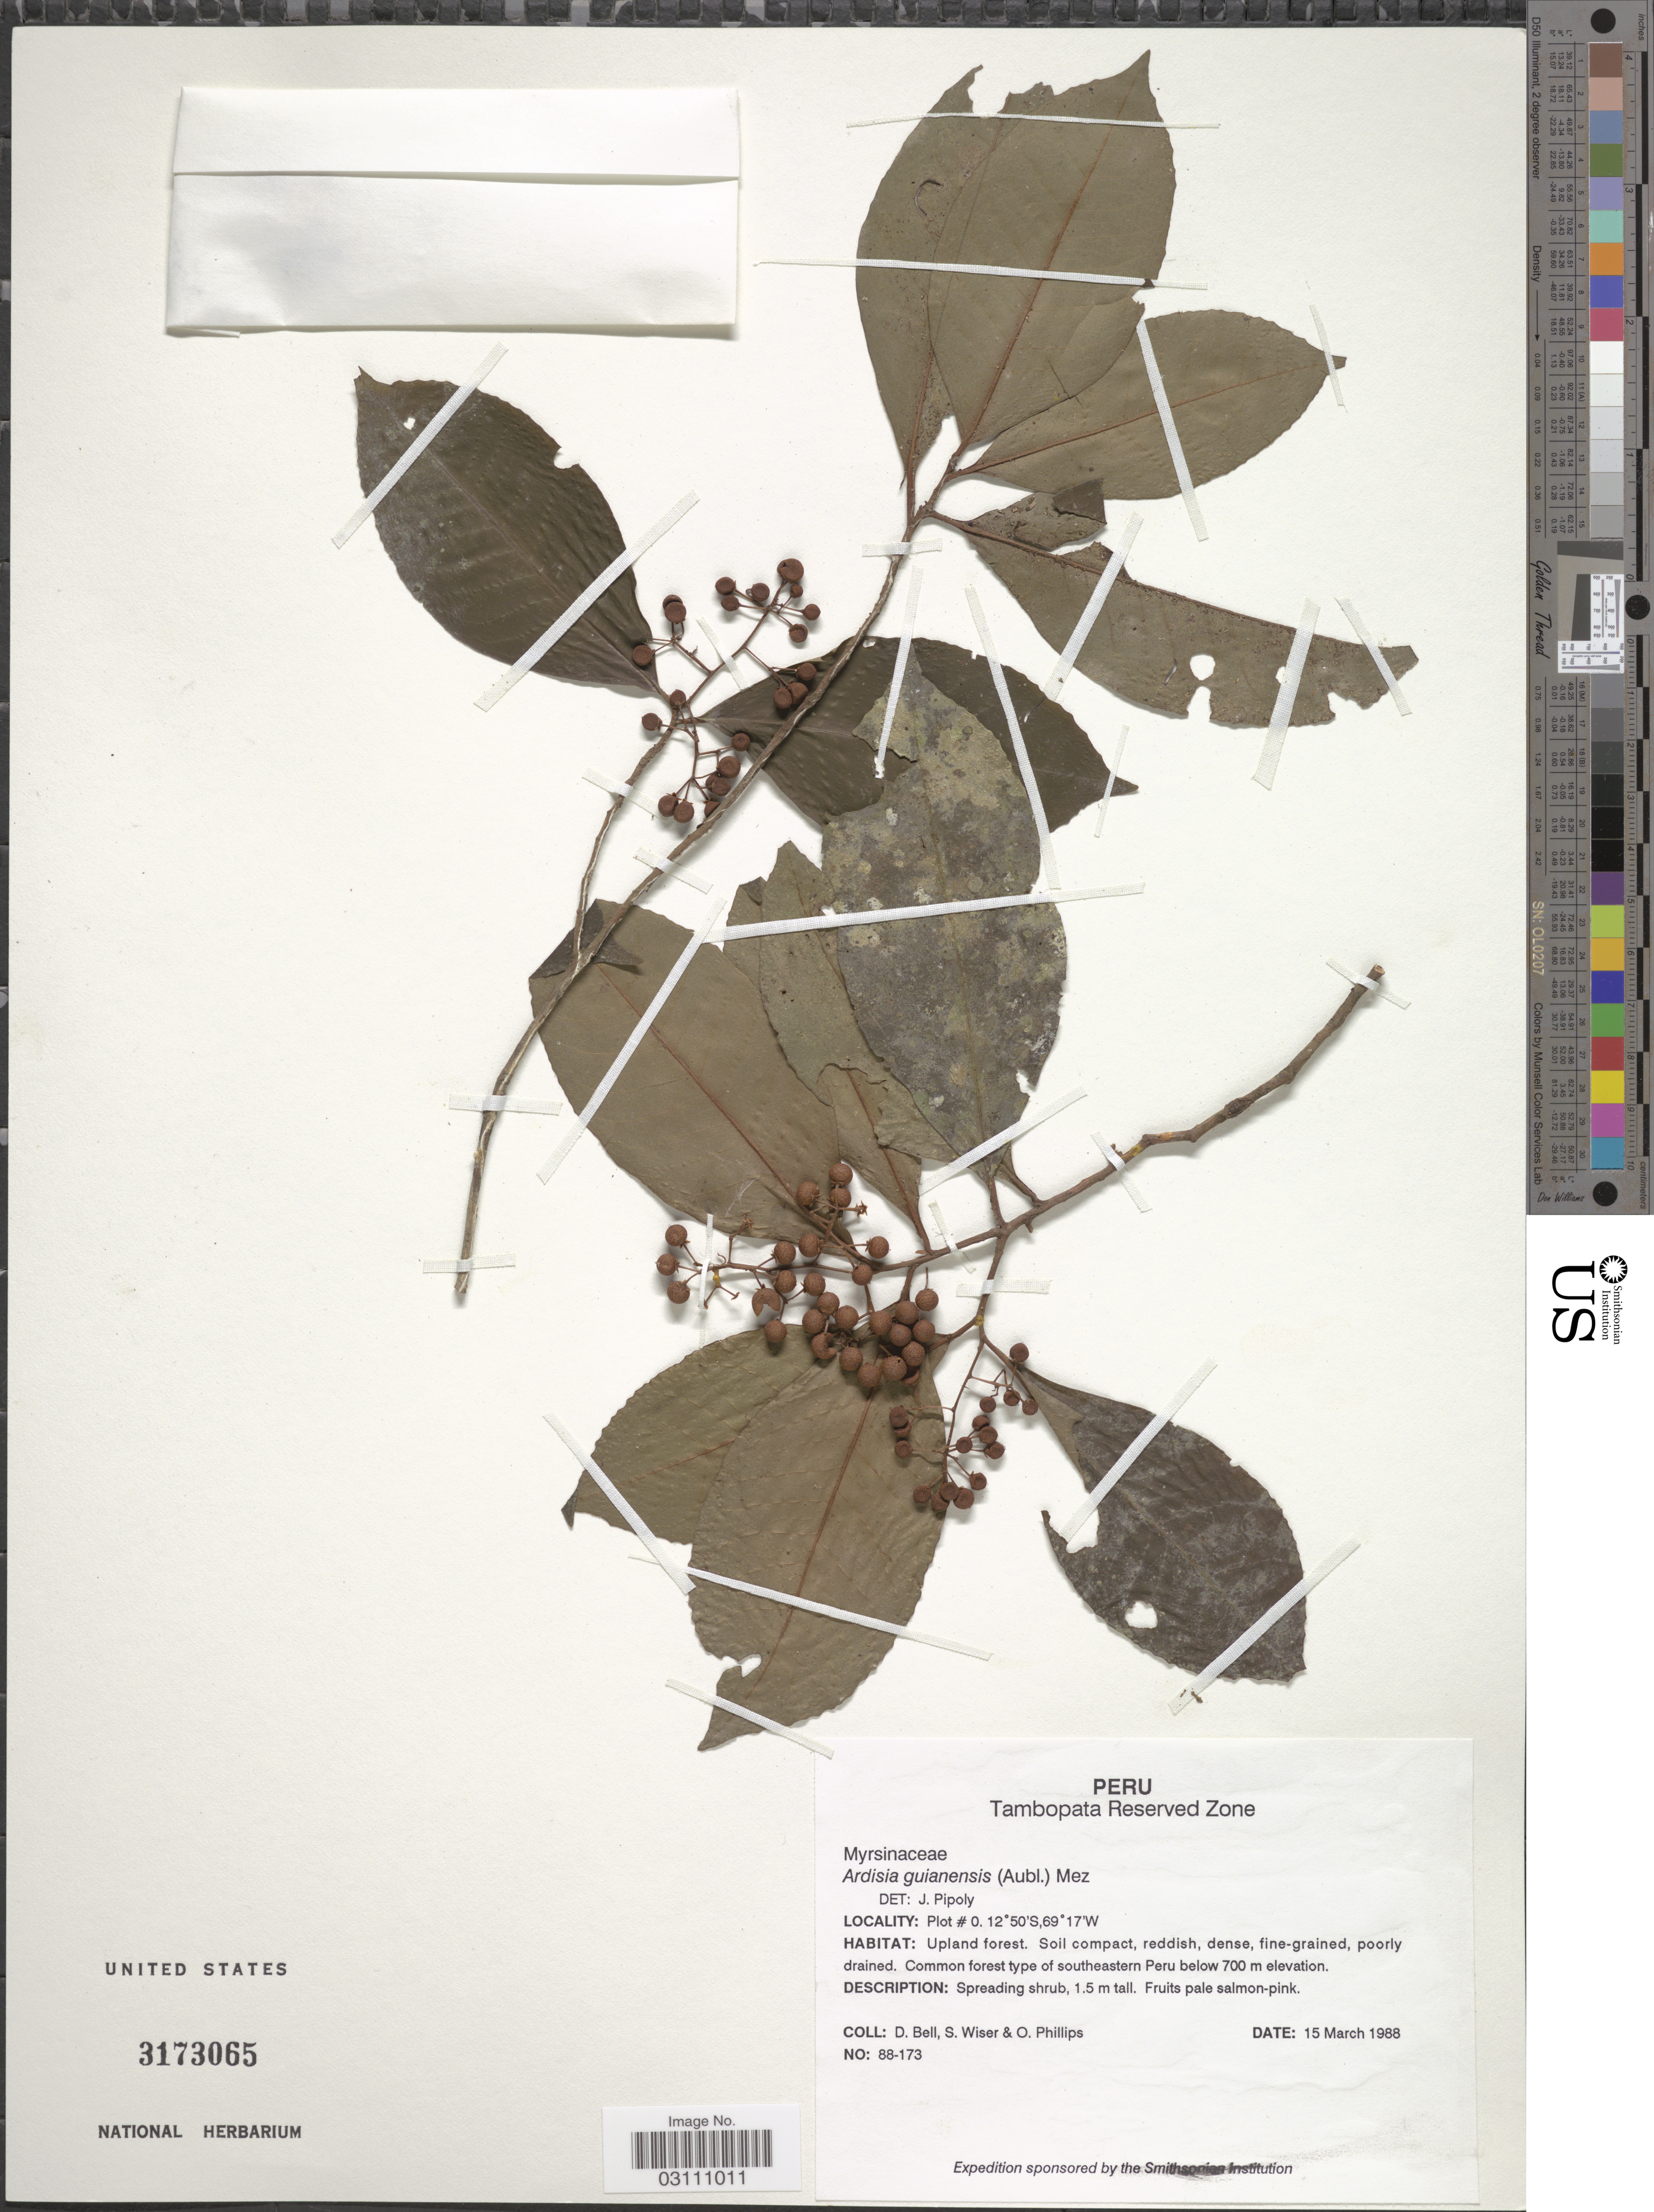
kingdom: Plantae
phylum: Tracheophyta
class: Magnoliopsida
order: Ericales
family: Primulaceae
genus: Ardisia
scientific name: Ardisia guianensis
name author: (Aubl.) Mez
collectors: D. A. Bell, S. Wiser & O. Phillips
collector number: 88-173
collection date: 1988-03-15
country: Peru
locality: Tambopata Reserved Zone. Plot # 0. Southeastern Peru.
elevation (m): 700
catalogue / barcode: US 3173065